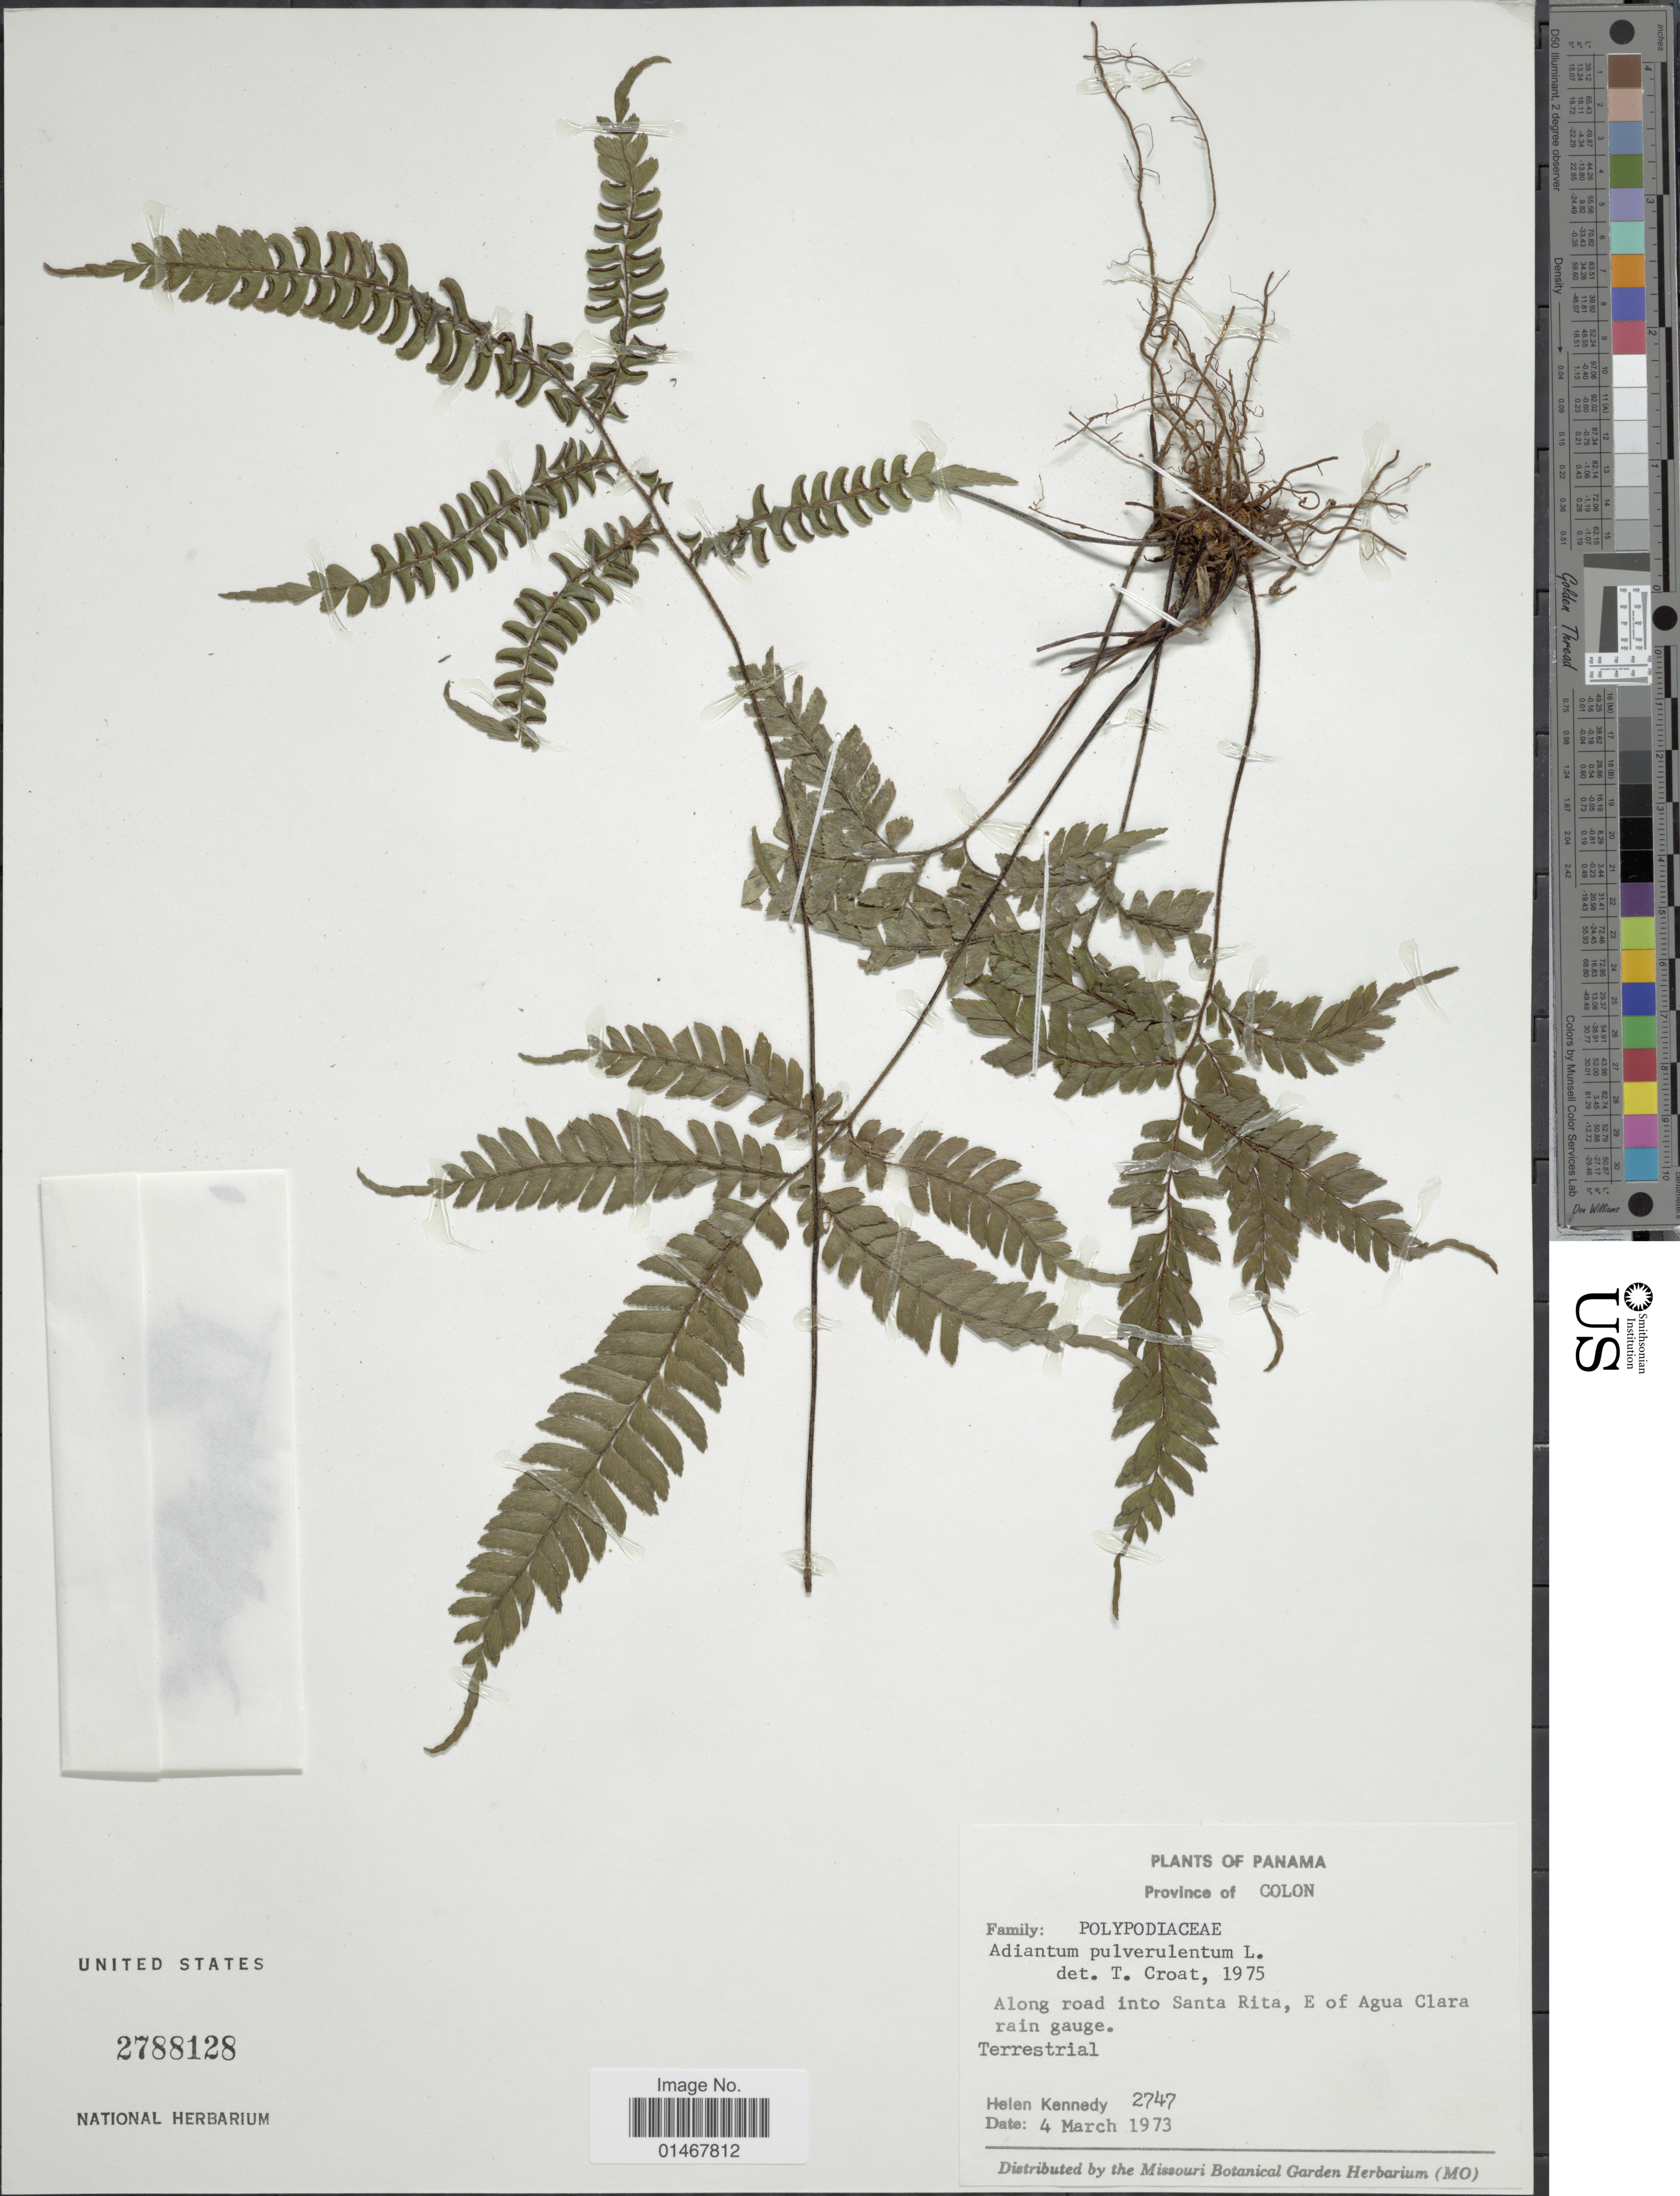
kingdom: Plantae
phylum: Tracheophyta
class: Polypodiopsida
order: Polypodiales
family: Pteridaceae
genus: Adiantum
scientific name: Adiantum pulverulentum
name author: L.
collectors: H. Kennedy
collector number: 2747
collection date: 1973-03-04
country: Panama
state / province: Colón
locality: Along road into Santa Rita, E of Agua Clara rain gauge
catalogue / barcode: US 2788128